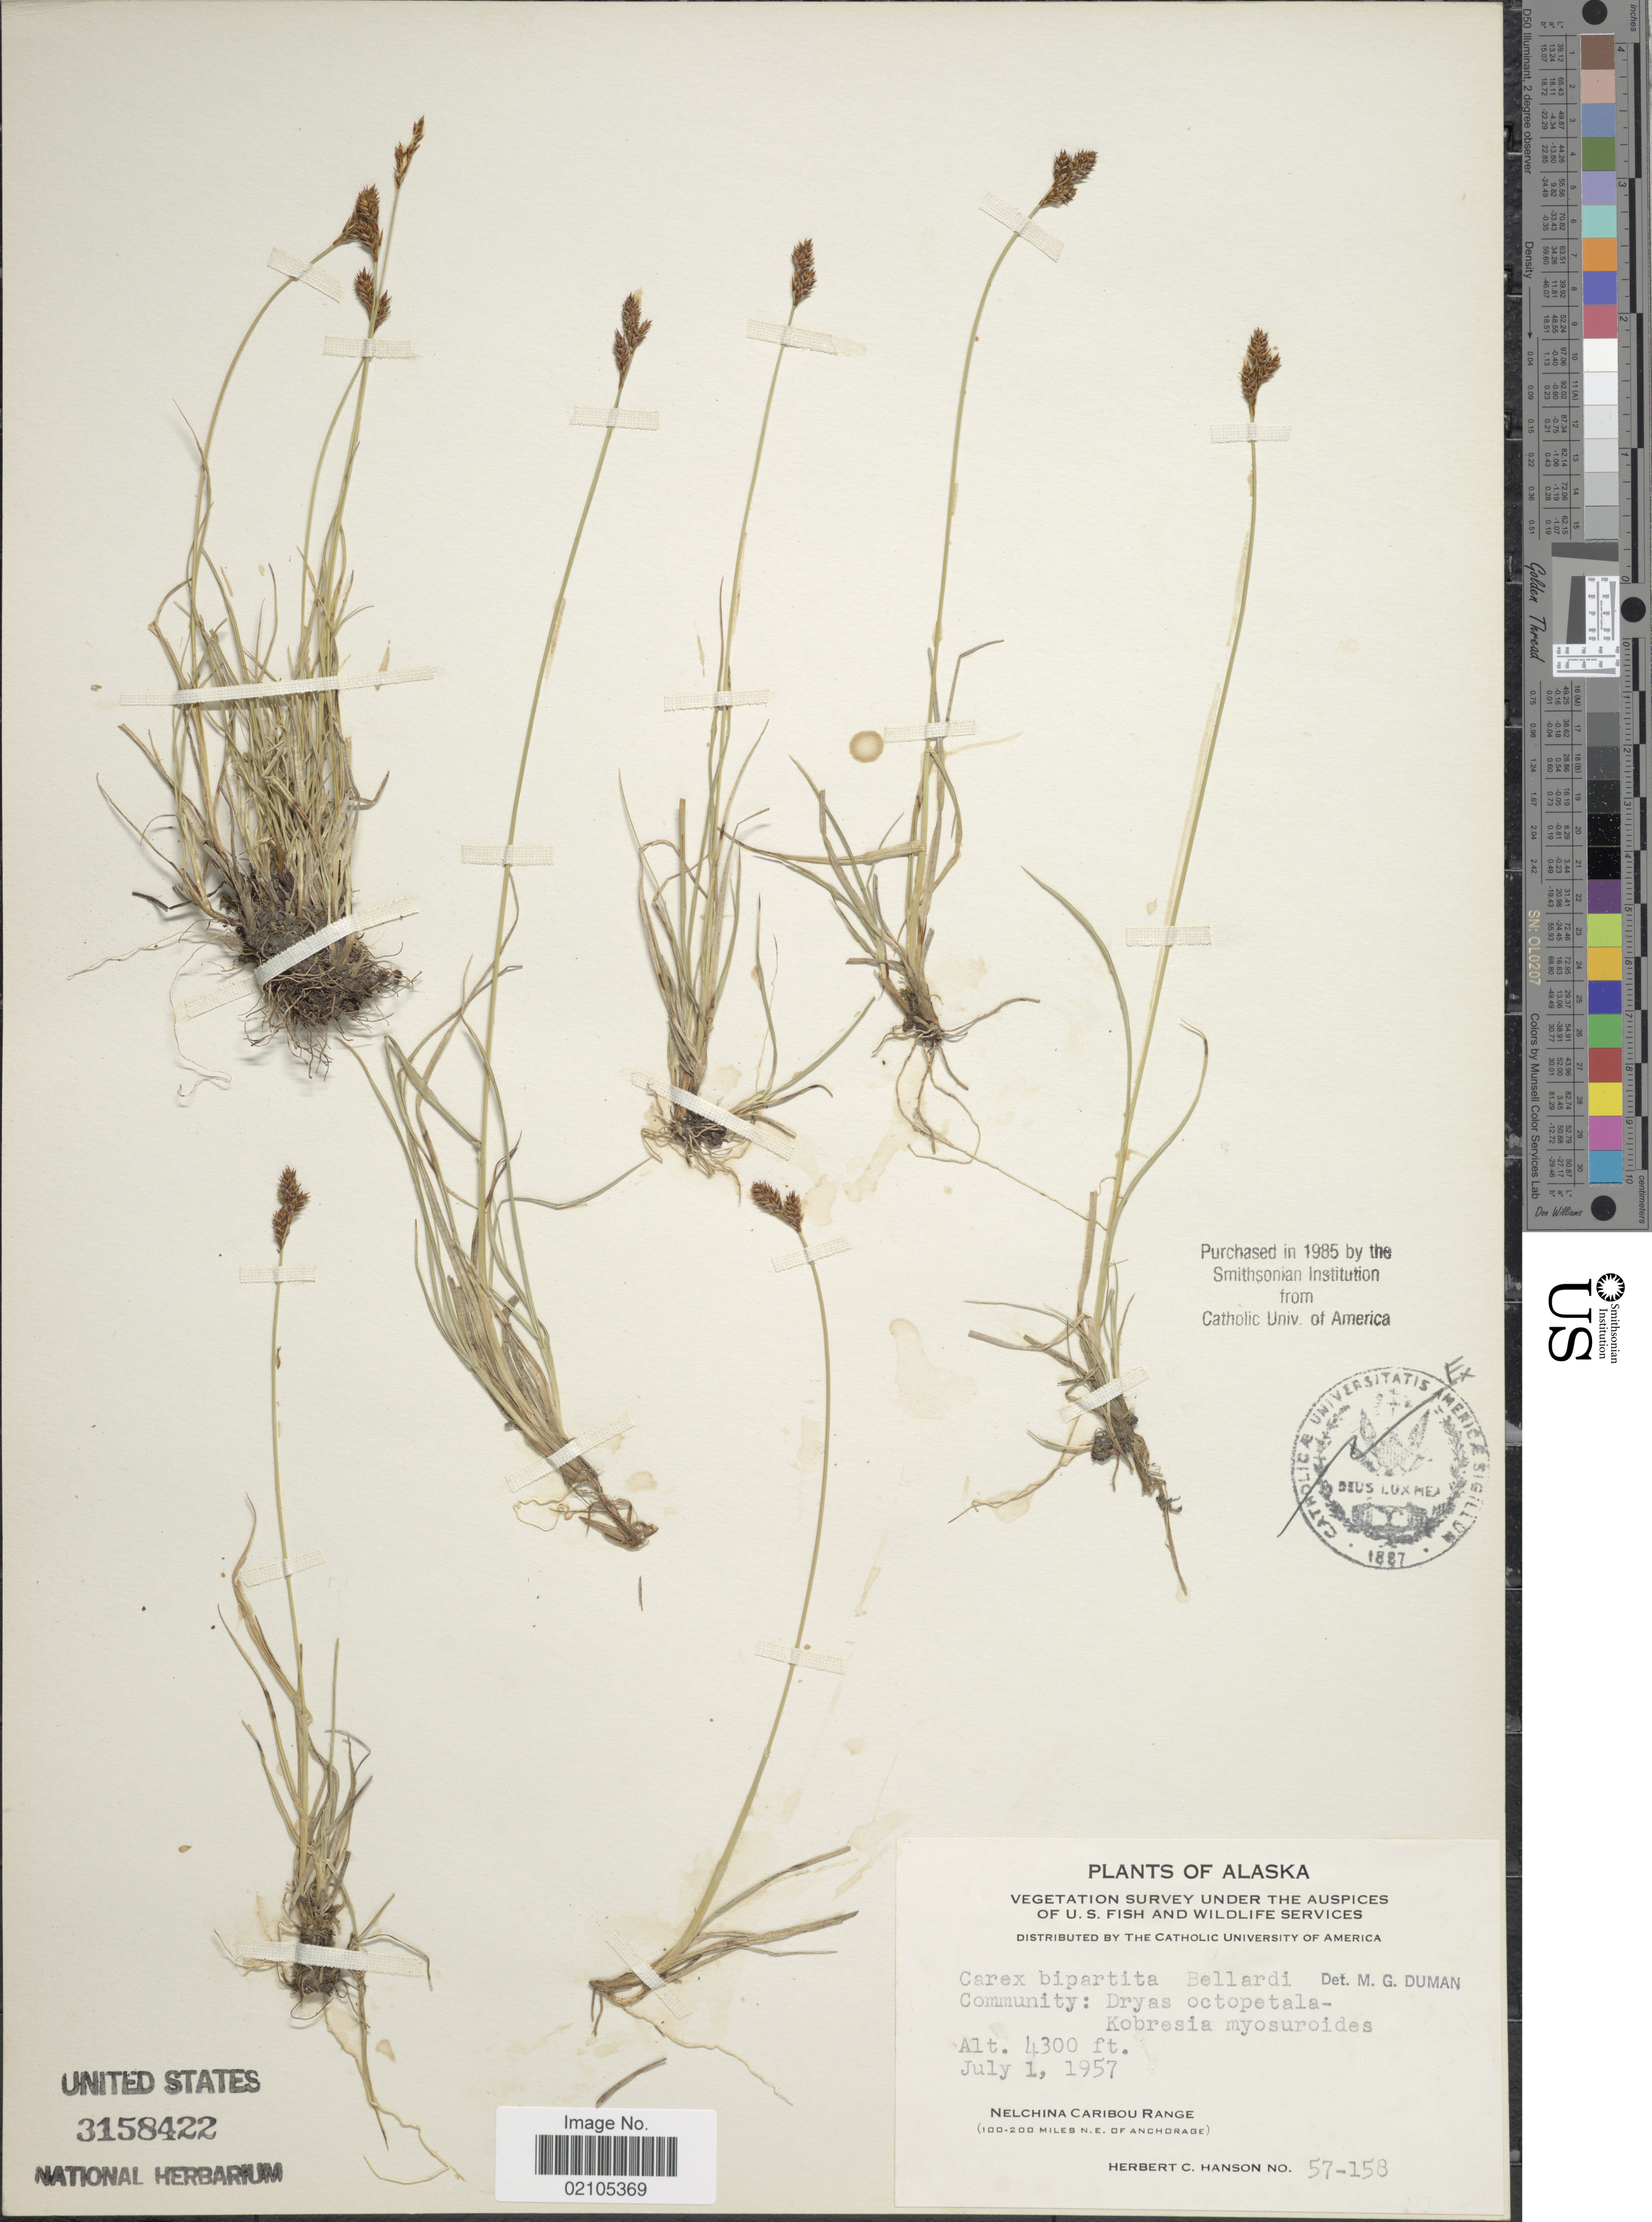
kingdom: Plantae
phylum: Tracheophyta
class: Liliopsida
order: Poales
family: Cyperaceae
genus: Carex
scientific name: Carex lachenalii subsp. lachenalii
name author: Schkuhr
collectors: H. Hanson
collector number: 57-158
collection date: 1957-07-01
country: United States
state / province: Alaska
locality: Nelchina Caribou Range (100-200 miles N.E. of Anchorage)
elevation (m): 1311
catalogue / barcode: US 3158422